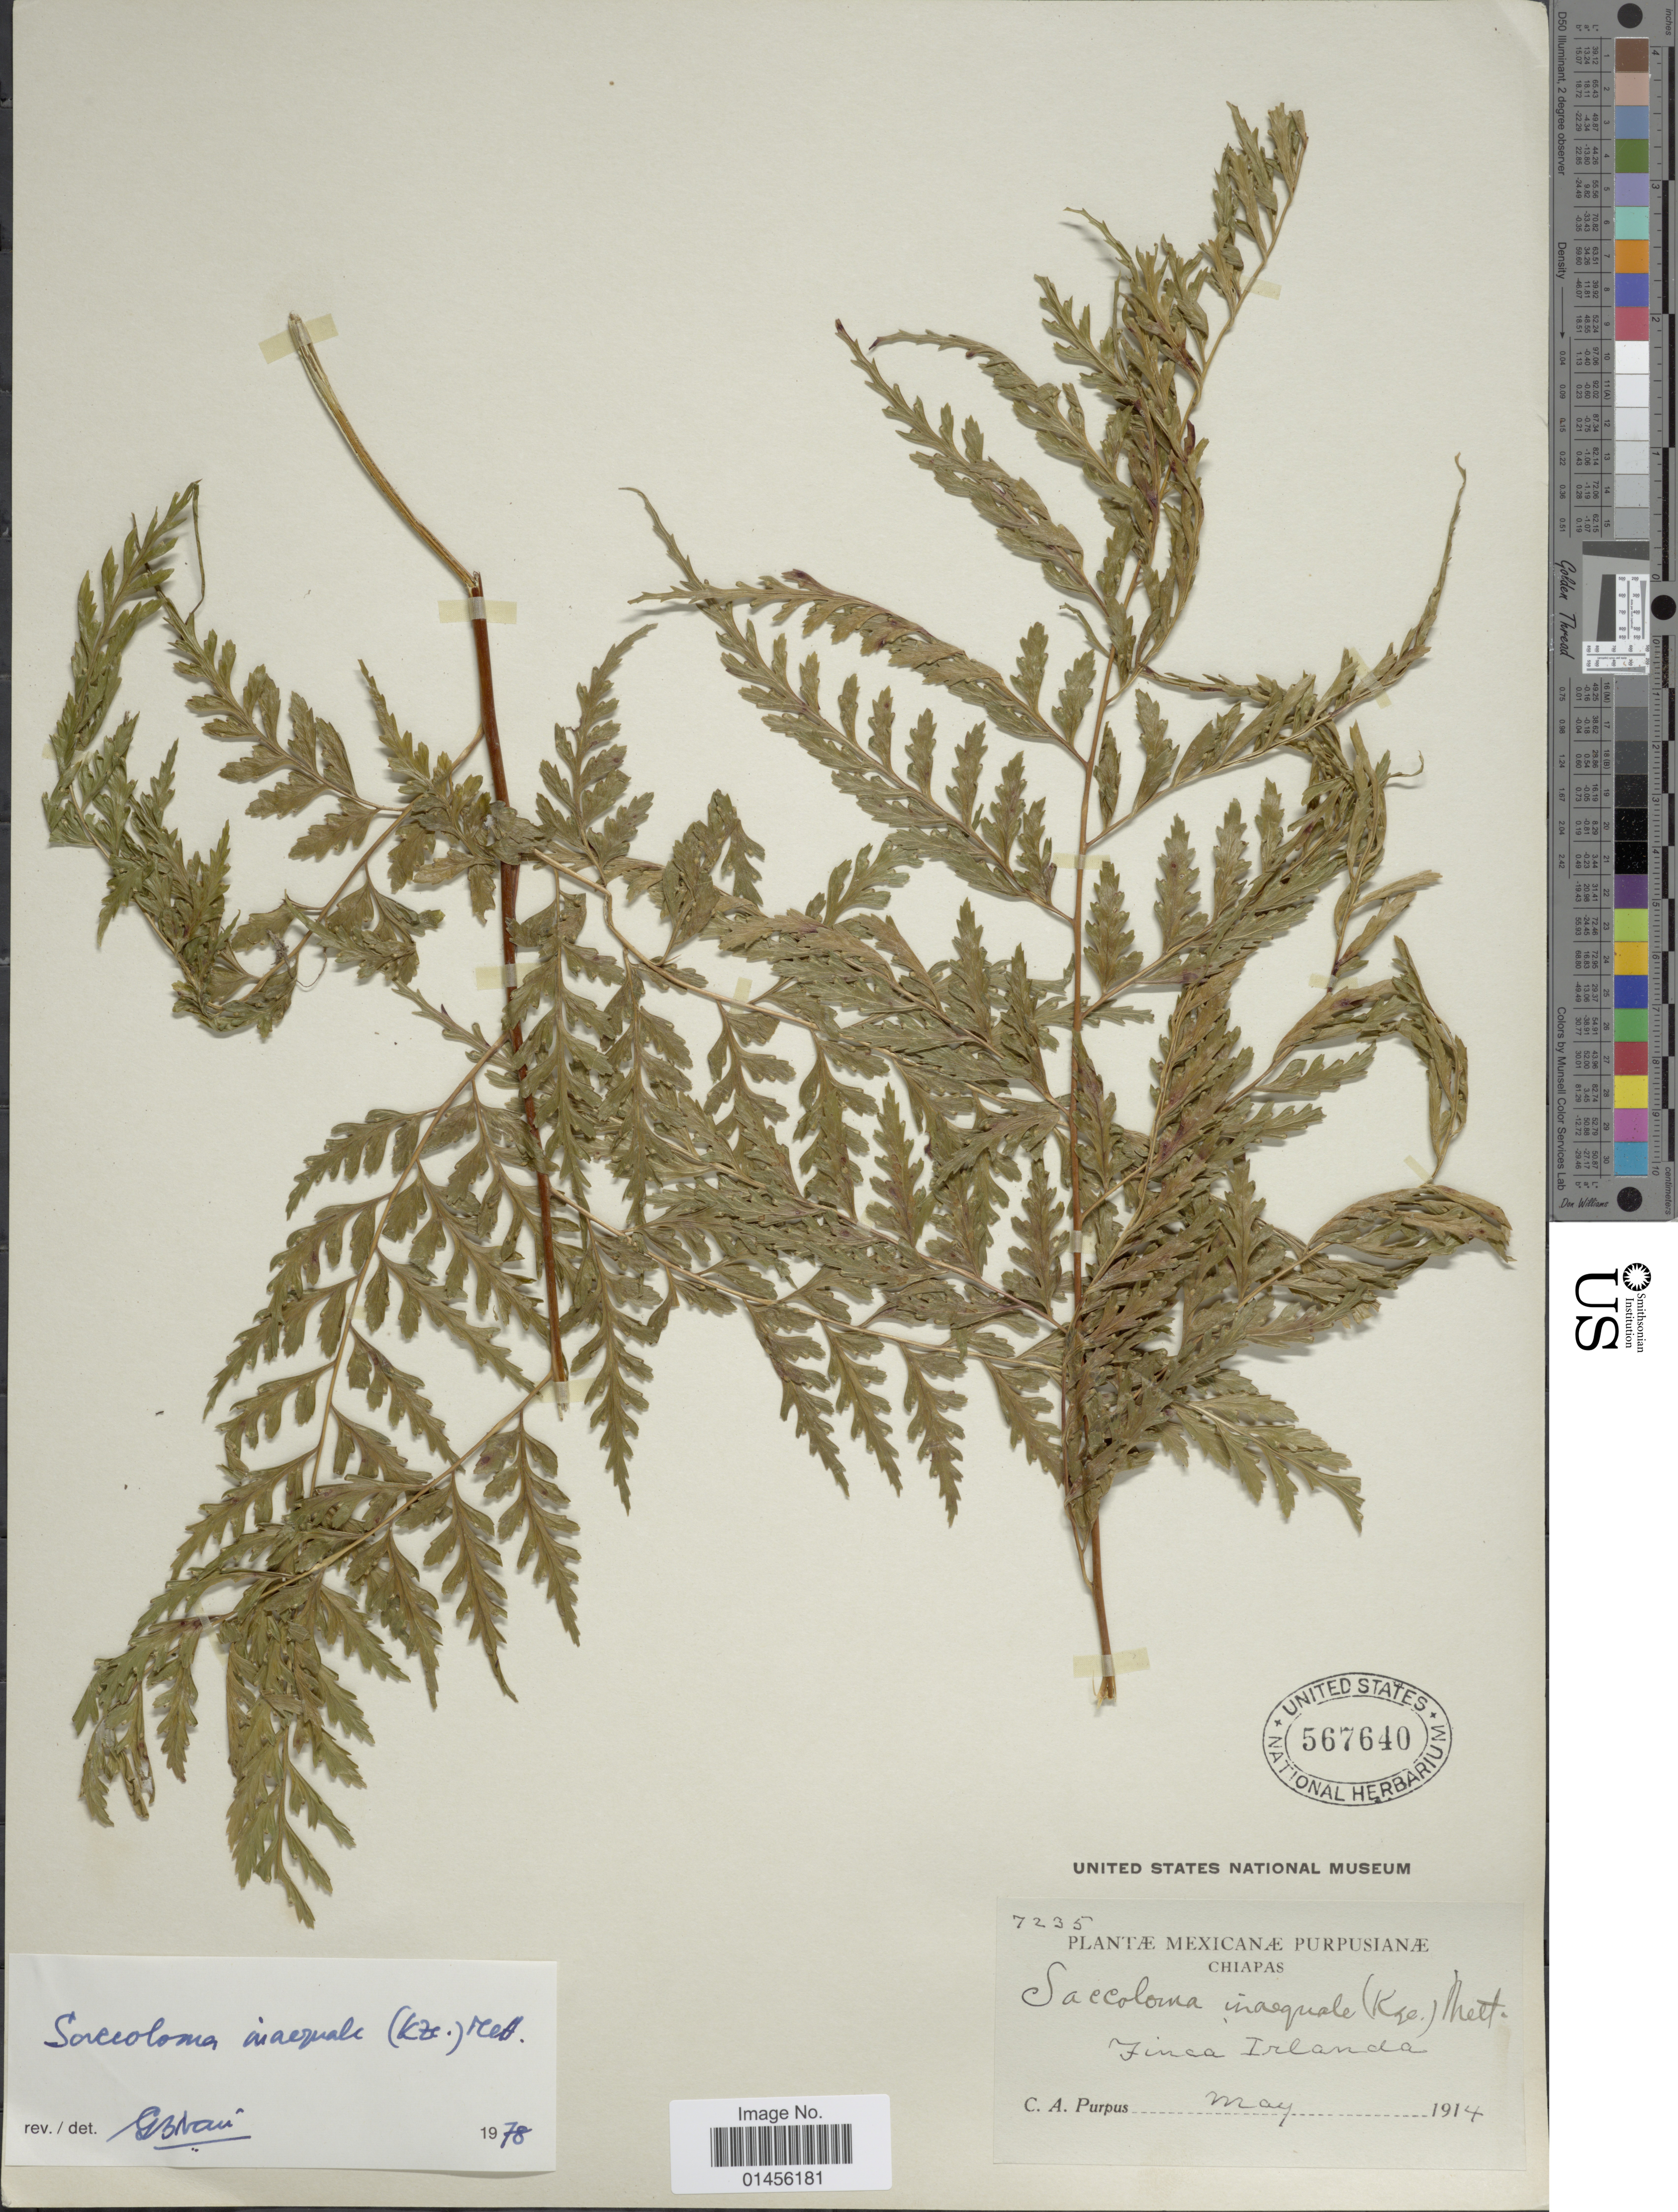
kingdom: Plantae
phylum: Tracheophyta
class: Polypodiopsida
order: Polypodiales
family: Saccolomataceae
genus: Saccoloma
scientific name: Saccoloma inaequale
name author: (Kunze) Mett.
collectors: C. A. Purpus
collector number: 7235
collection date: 1914-05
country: Mexico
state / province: Chiapas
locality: Finca Irlandia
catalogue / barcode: US 567640